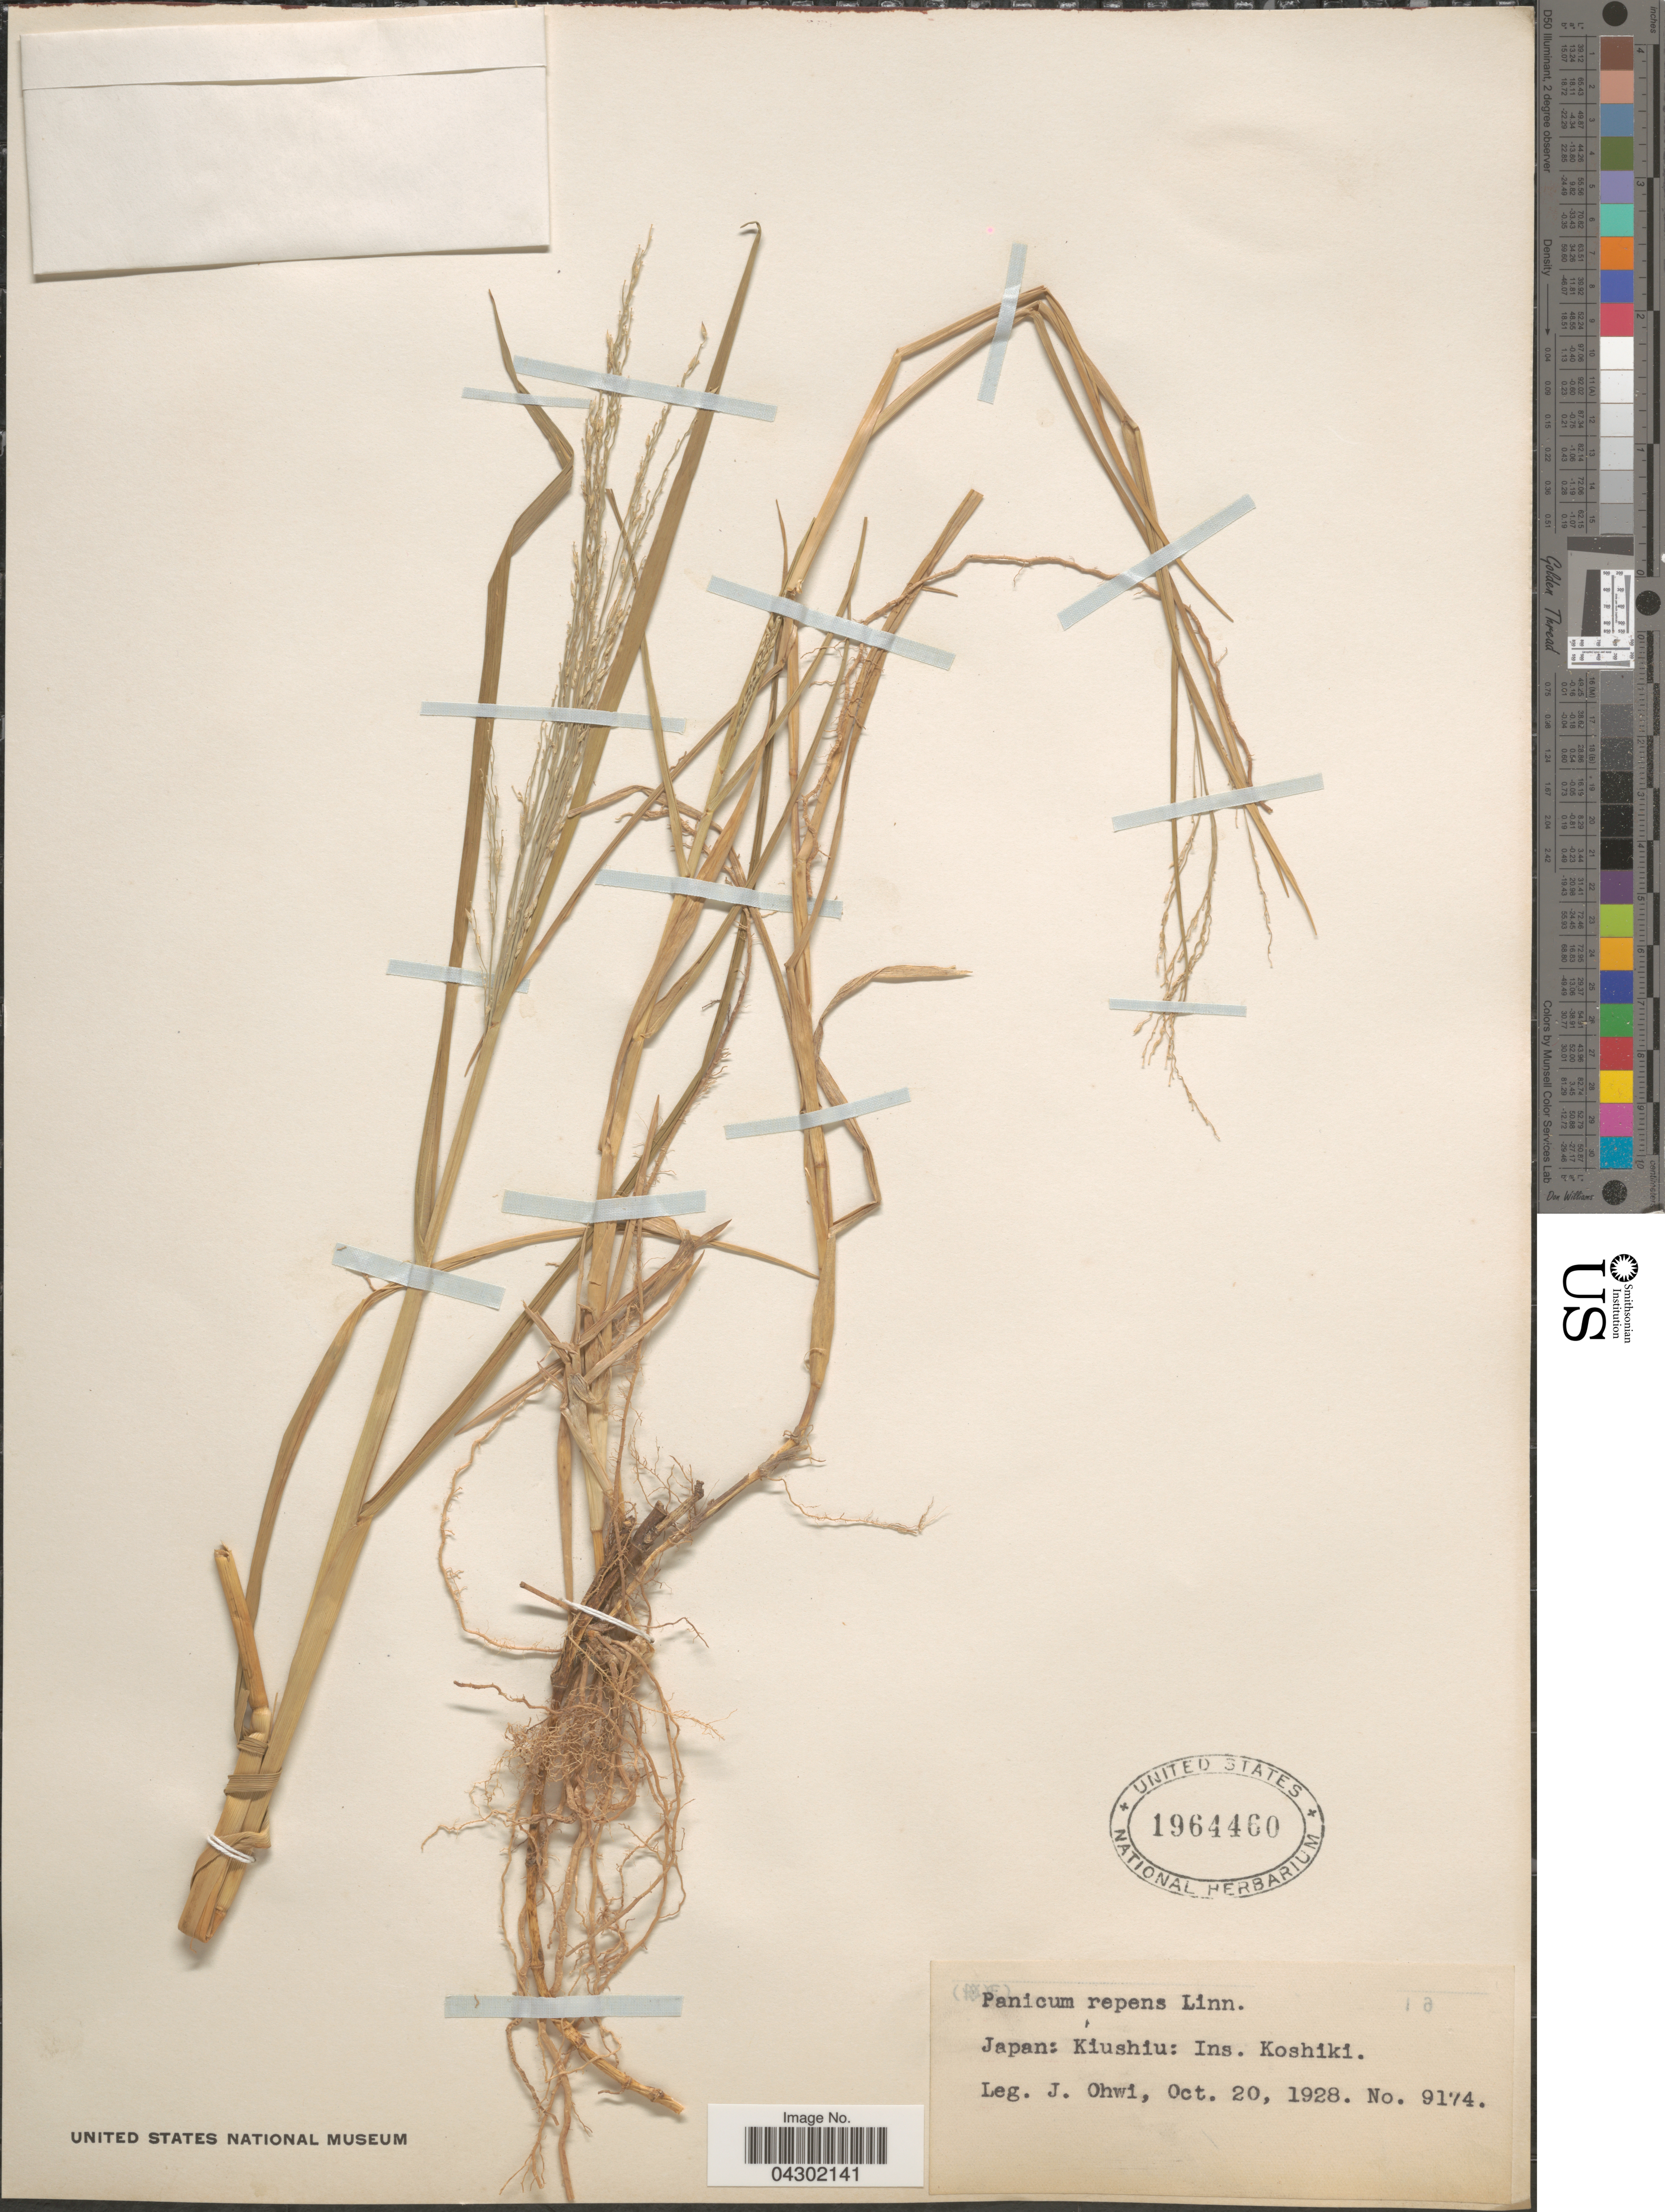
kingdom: Plantae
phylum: Tracheophyta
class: Liliopsida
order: Poales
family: Poaceae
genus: Panicum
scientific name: Panicum repens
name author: L.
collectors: J. Ohwi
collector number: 9174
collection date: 1928-10-20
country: Japan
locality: Kiushiu: Ins. Koshiki.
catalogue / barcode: US 1964460